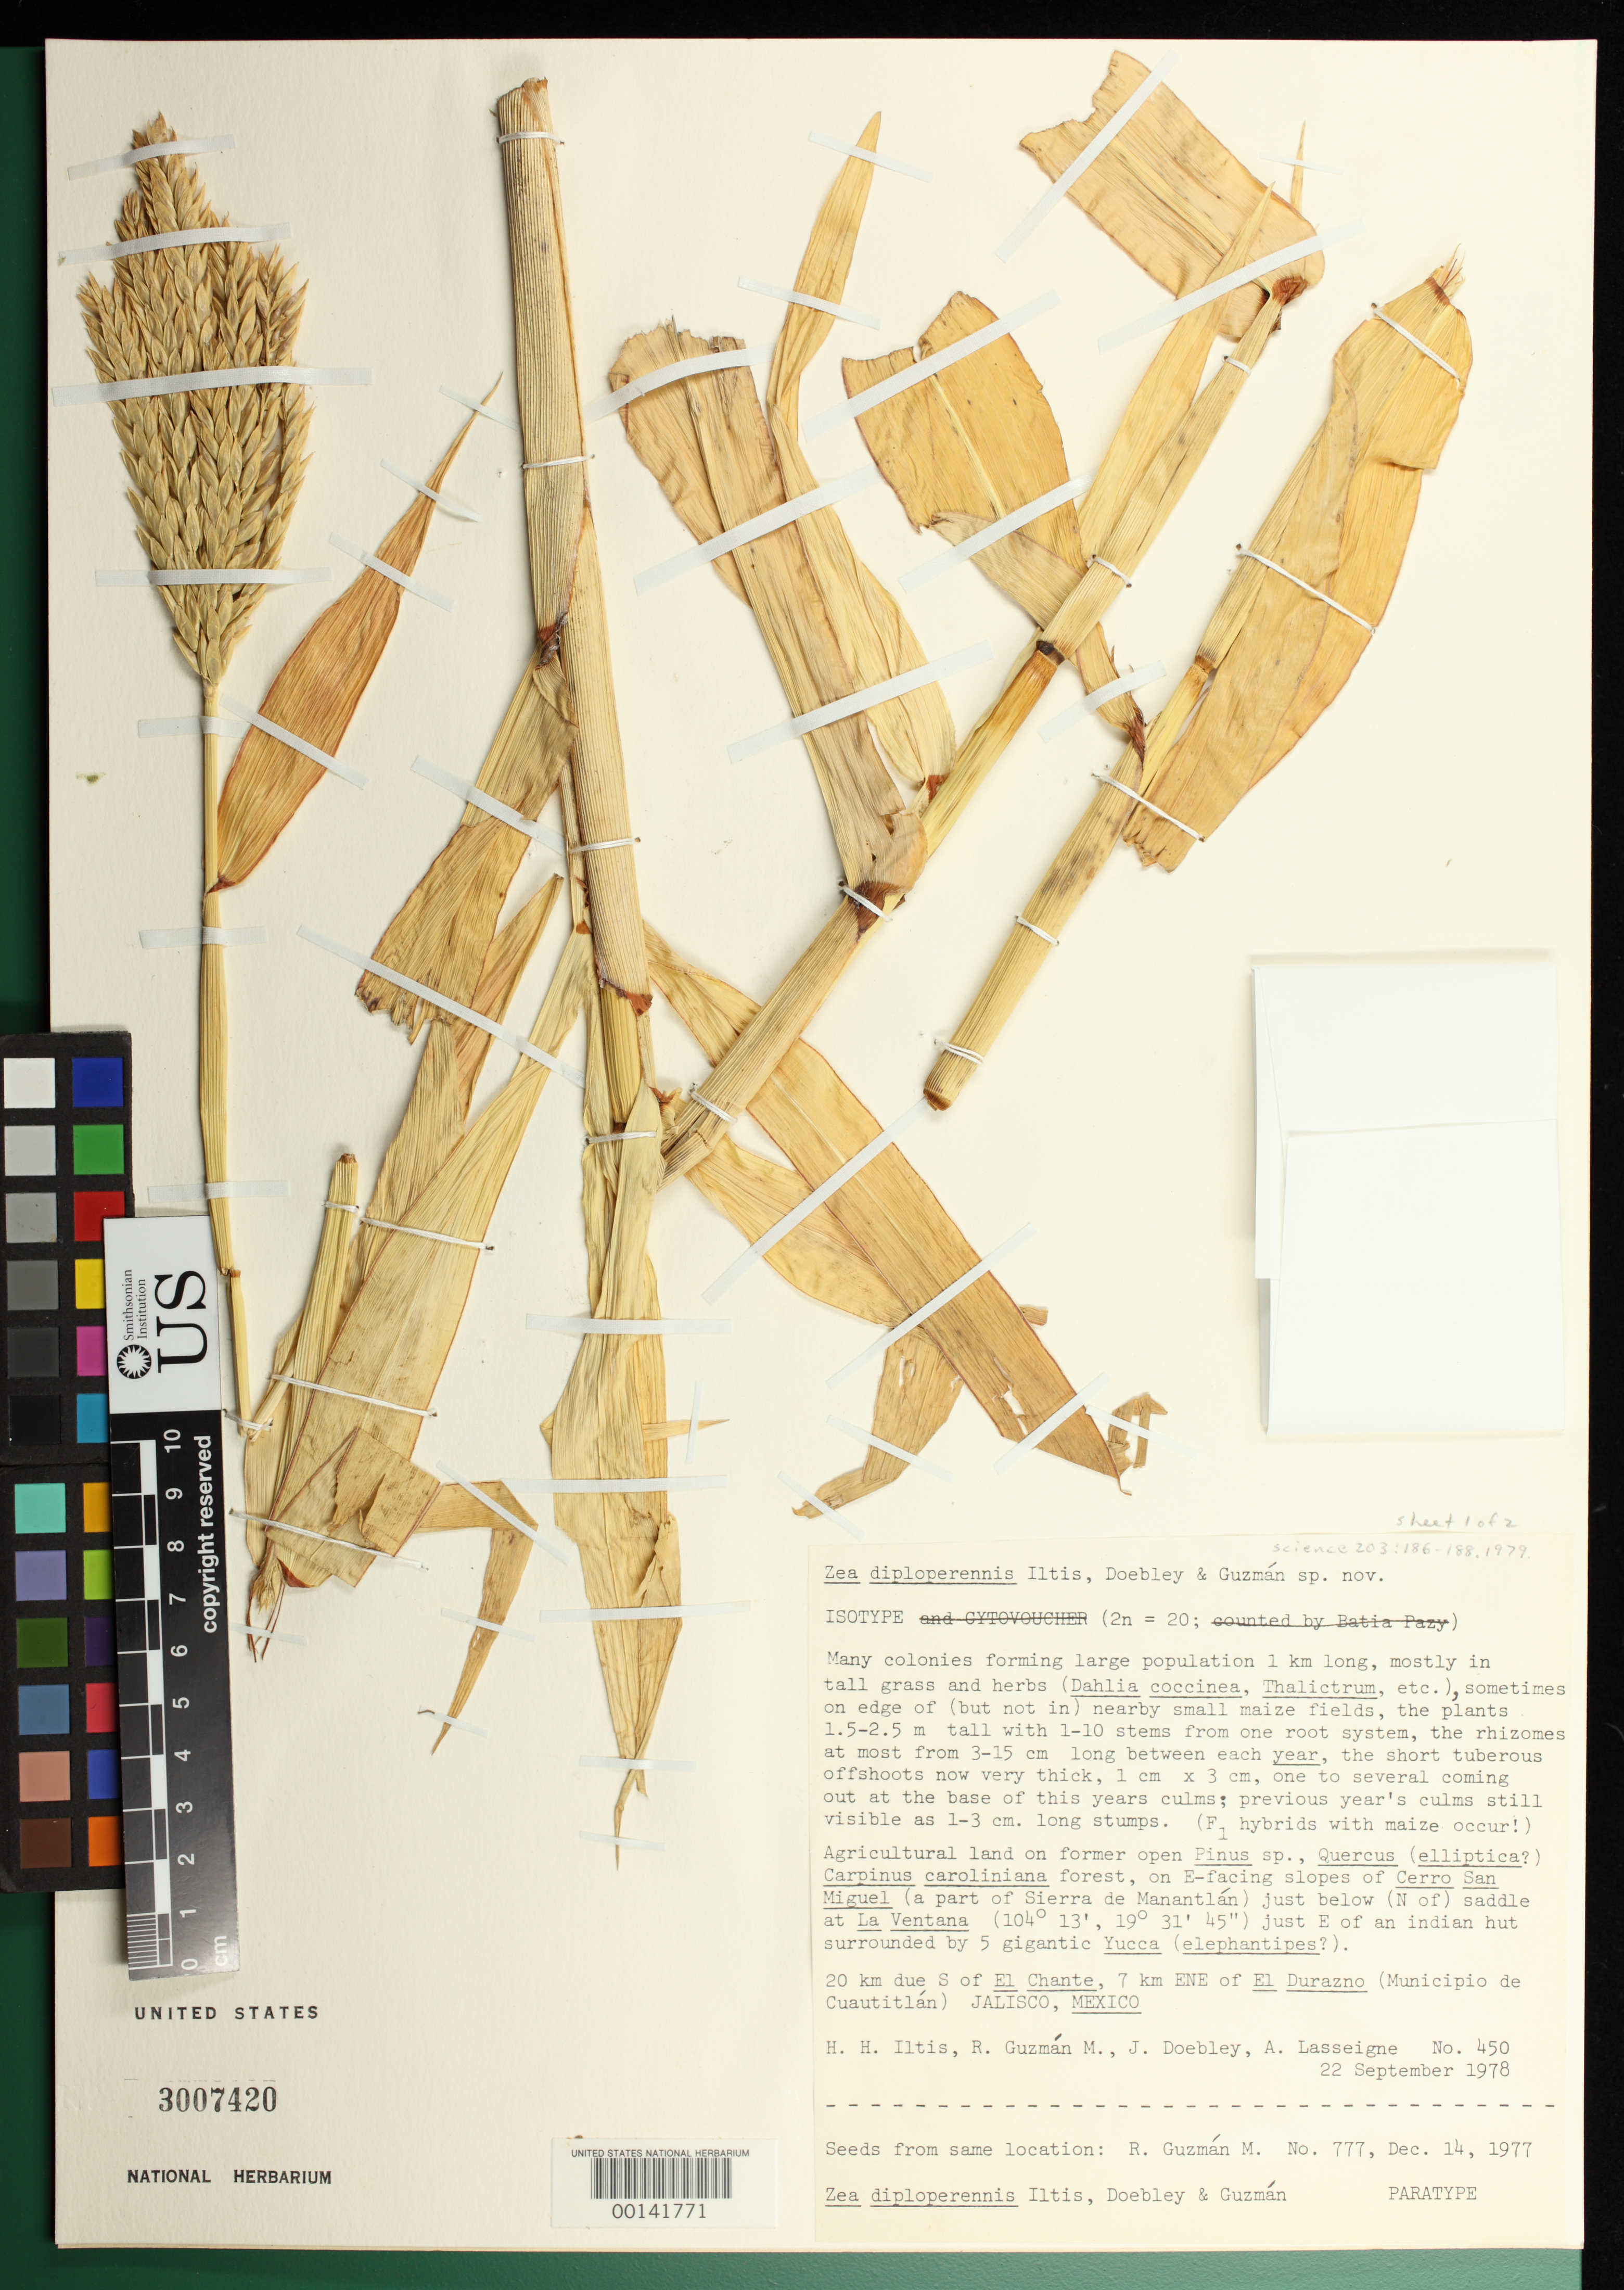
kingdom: Plantae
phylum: Tracheophyta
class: Liliopsida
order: Poales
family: Poaceae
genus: Zea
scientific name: Zea diploperennis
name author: Iltis et al.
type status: Isotype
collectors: H. H. Iltis, R. Guzman-M., J. F. Doebley & A. Lasseigne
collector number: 450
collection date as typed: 22 Sep 1978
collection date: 1978-09-22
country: Mexico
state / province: Jalisco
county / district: Cuautitlán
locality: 20 km S of El Chante, 7 km ENE of El Durazno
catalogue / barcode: US 3007420